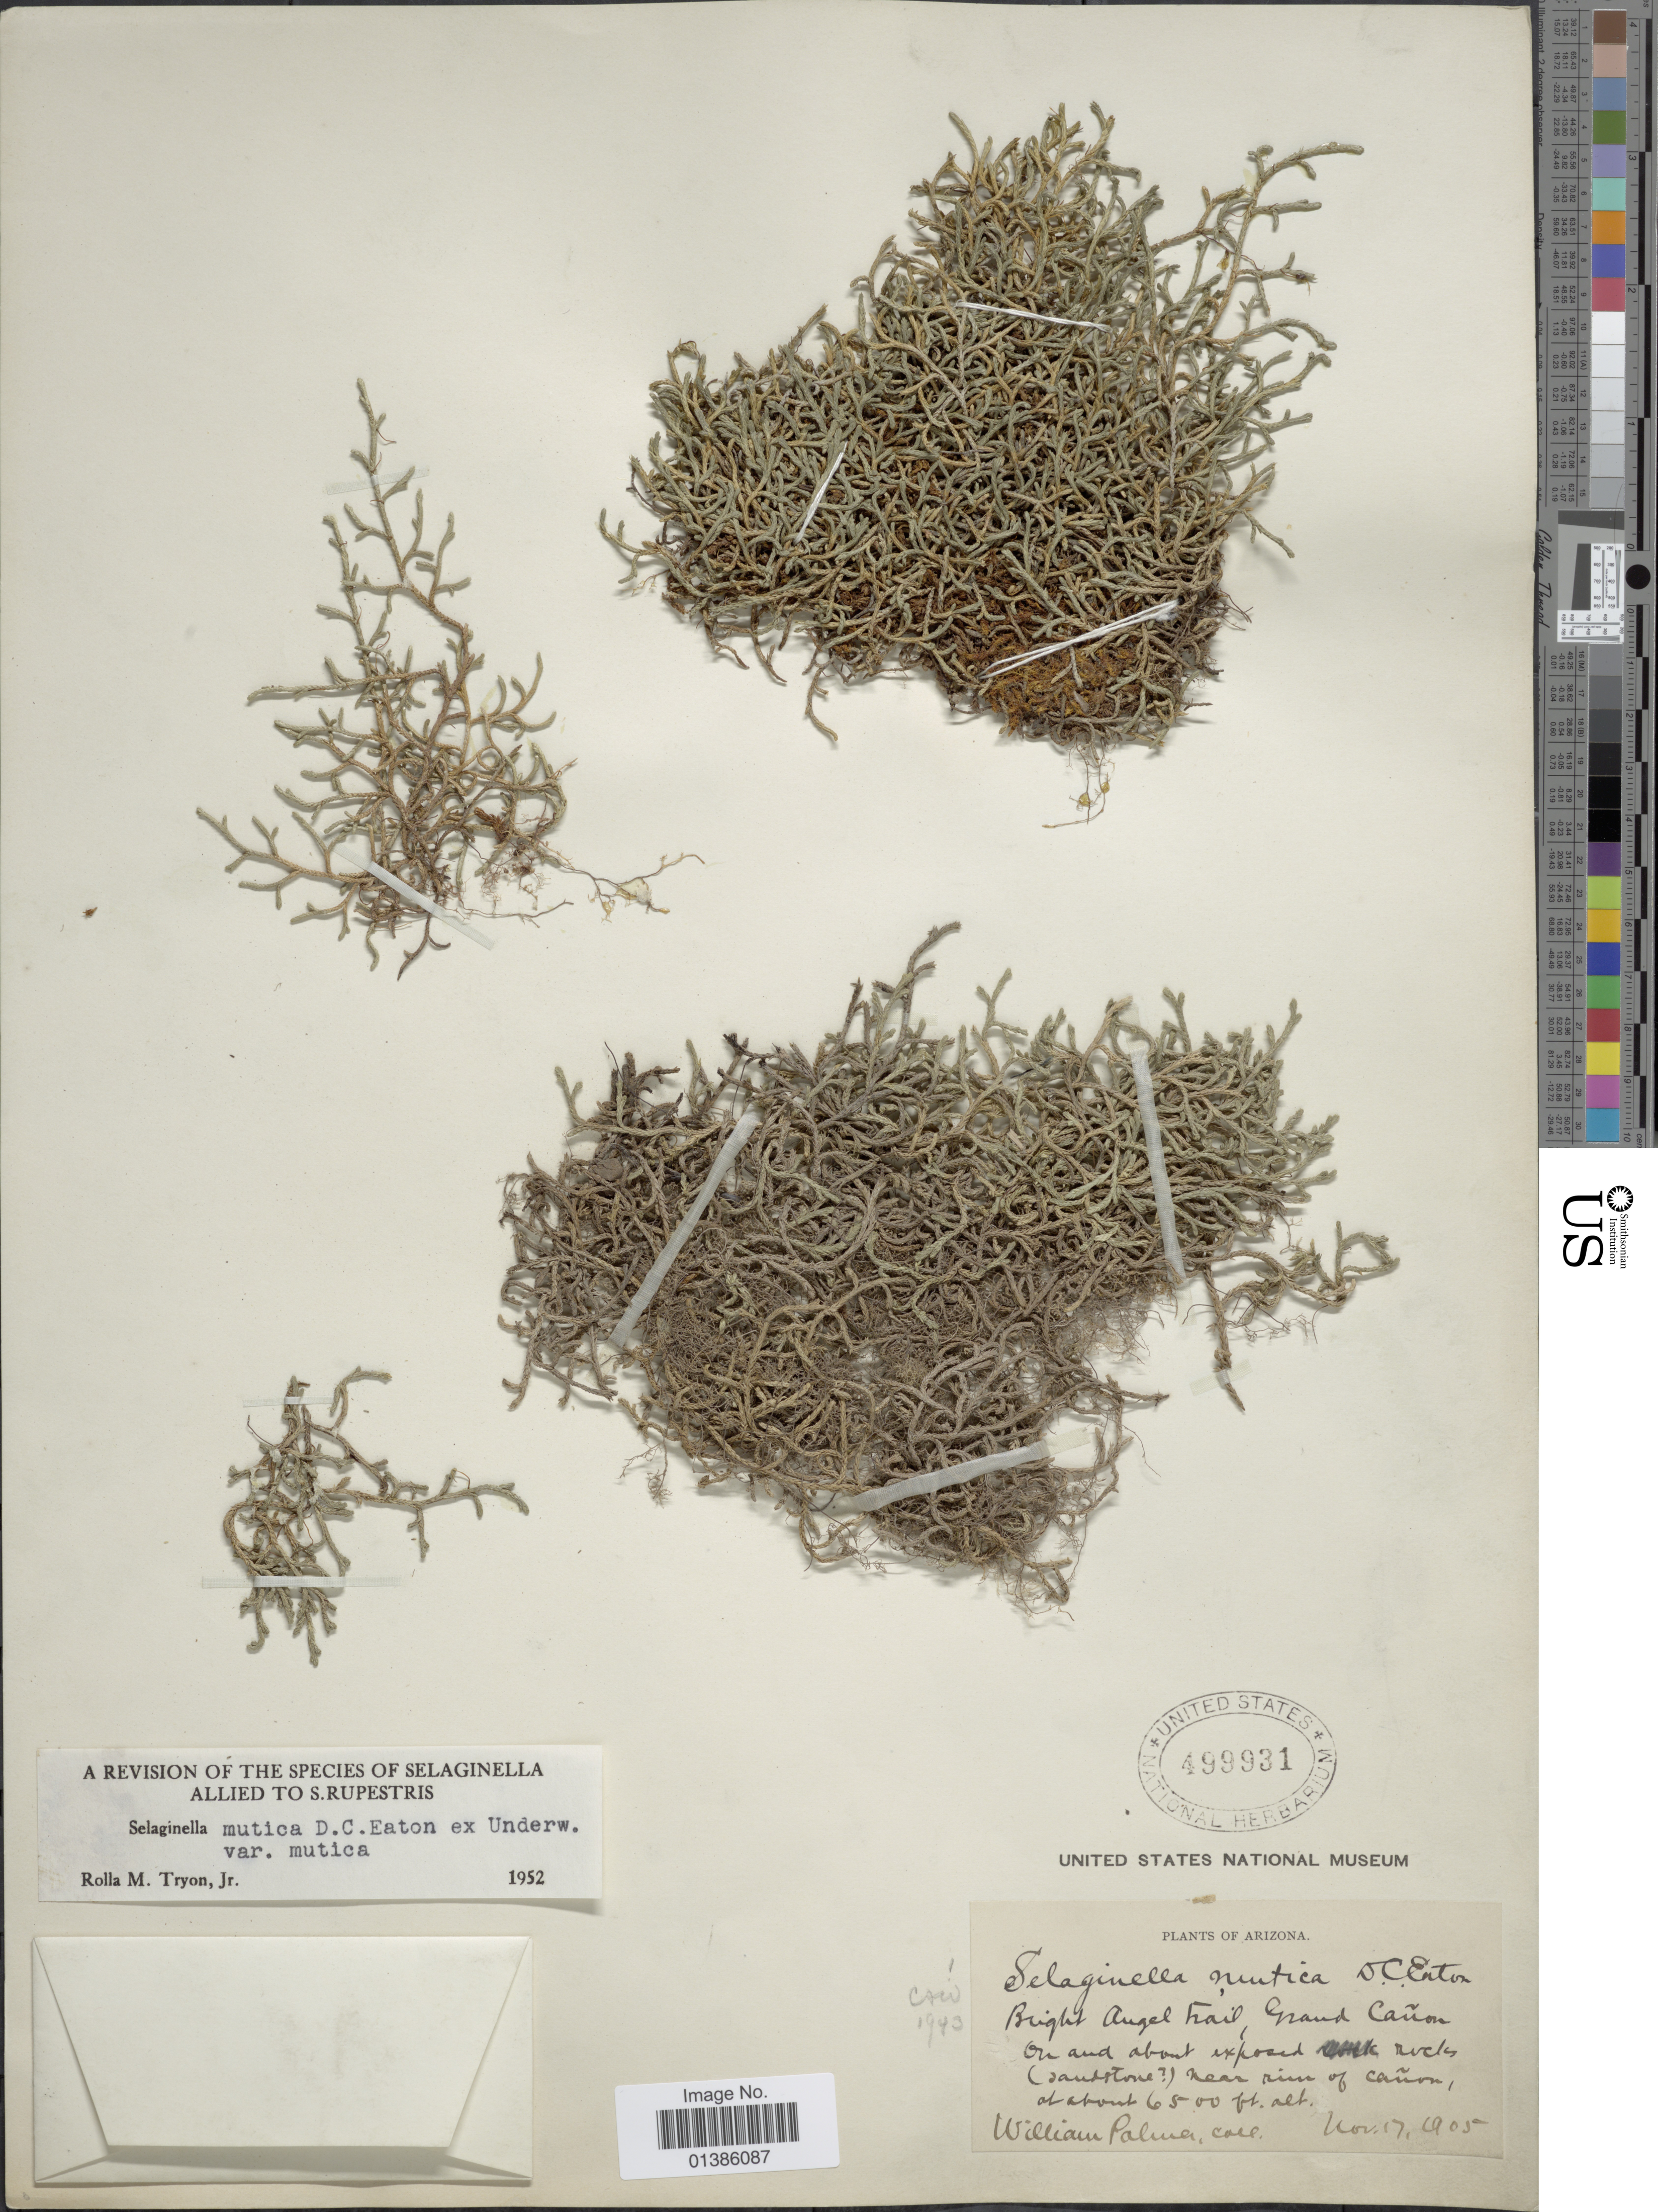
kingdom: Plantae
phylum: Tracheophyta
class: Lycopodiopsida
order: Selaginellales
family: Selaginellaceae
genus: Selaginella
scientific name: Selaginella mutica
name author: D.C. Eaton in Underw.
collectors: W. Palmer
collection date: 1905-11-17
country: United States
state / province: Arizona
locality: Bright Angel trail, Grand Cañon on and about exposed rocks (sandstone [unsure placement]) near rim of cañon.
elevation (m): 1981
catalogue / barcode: US 499931